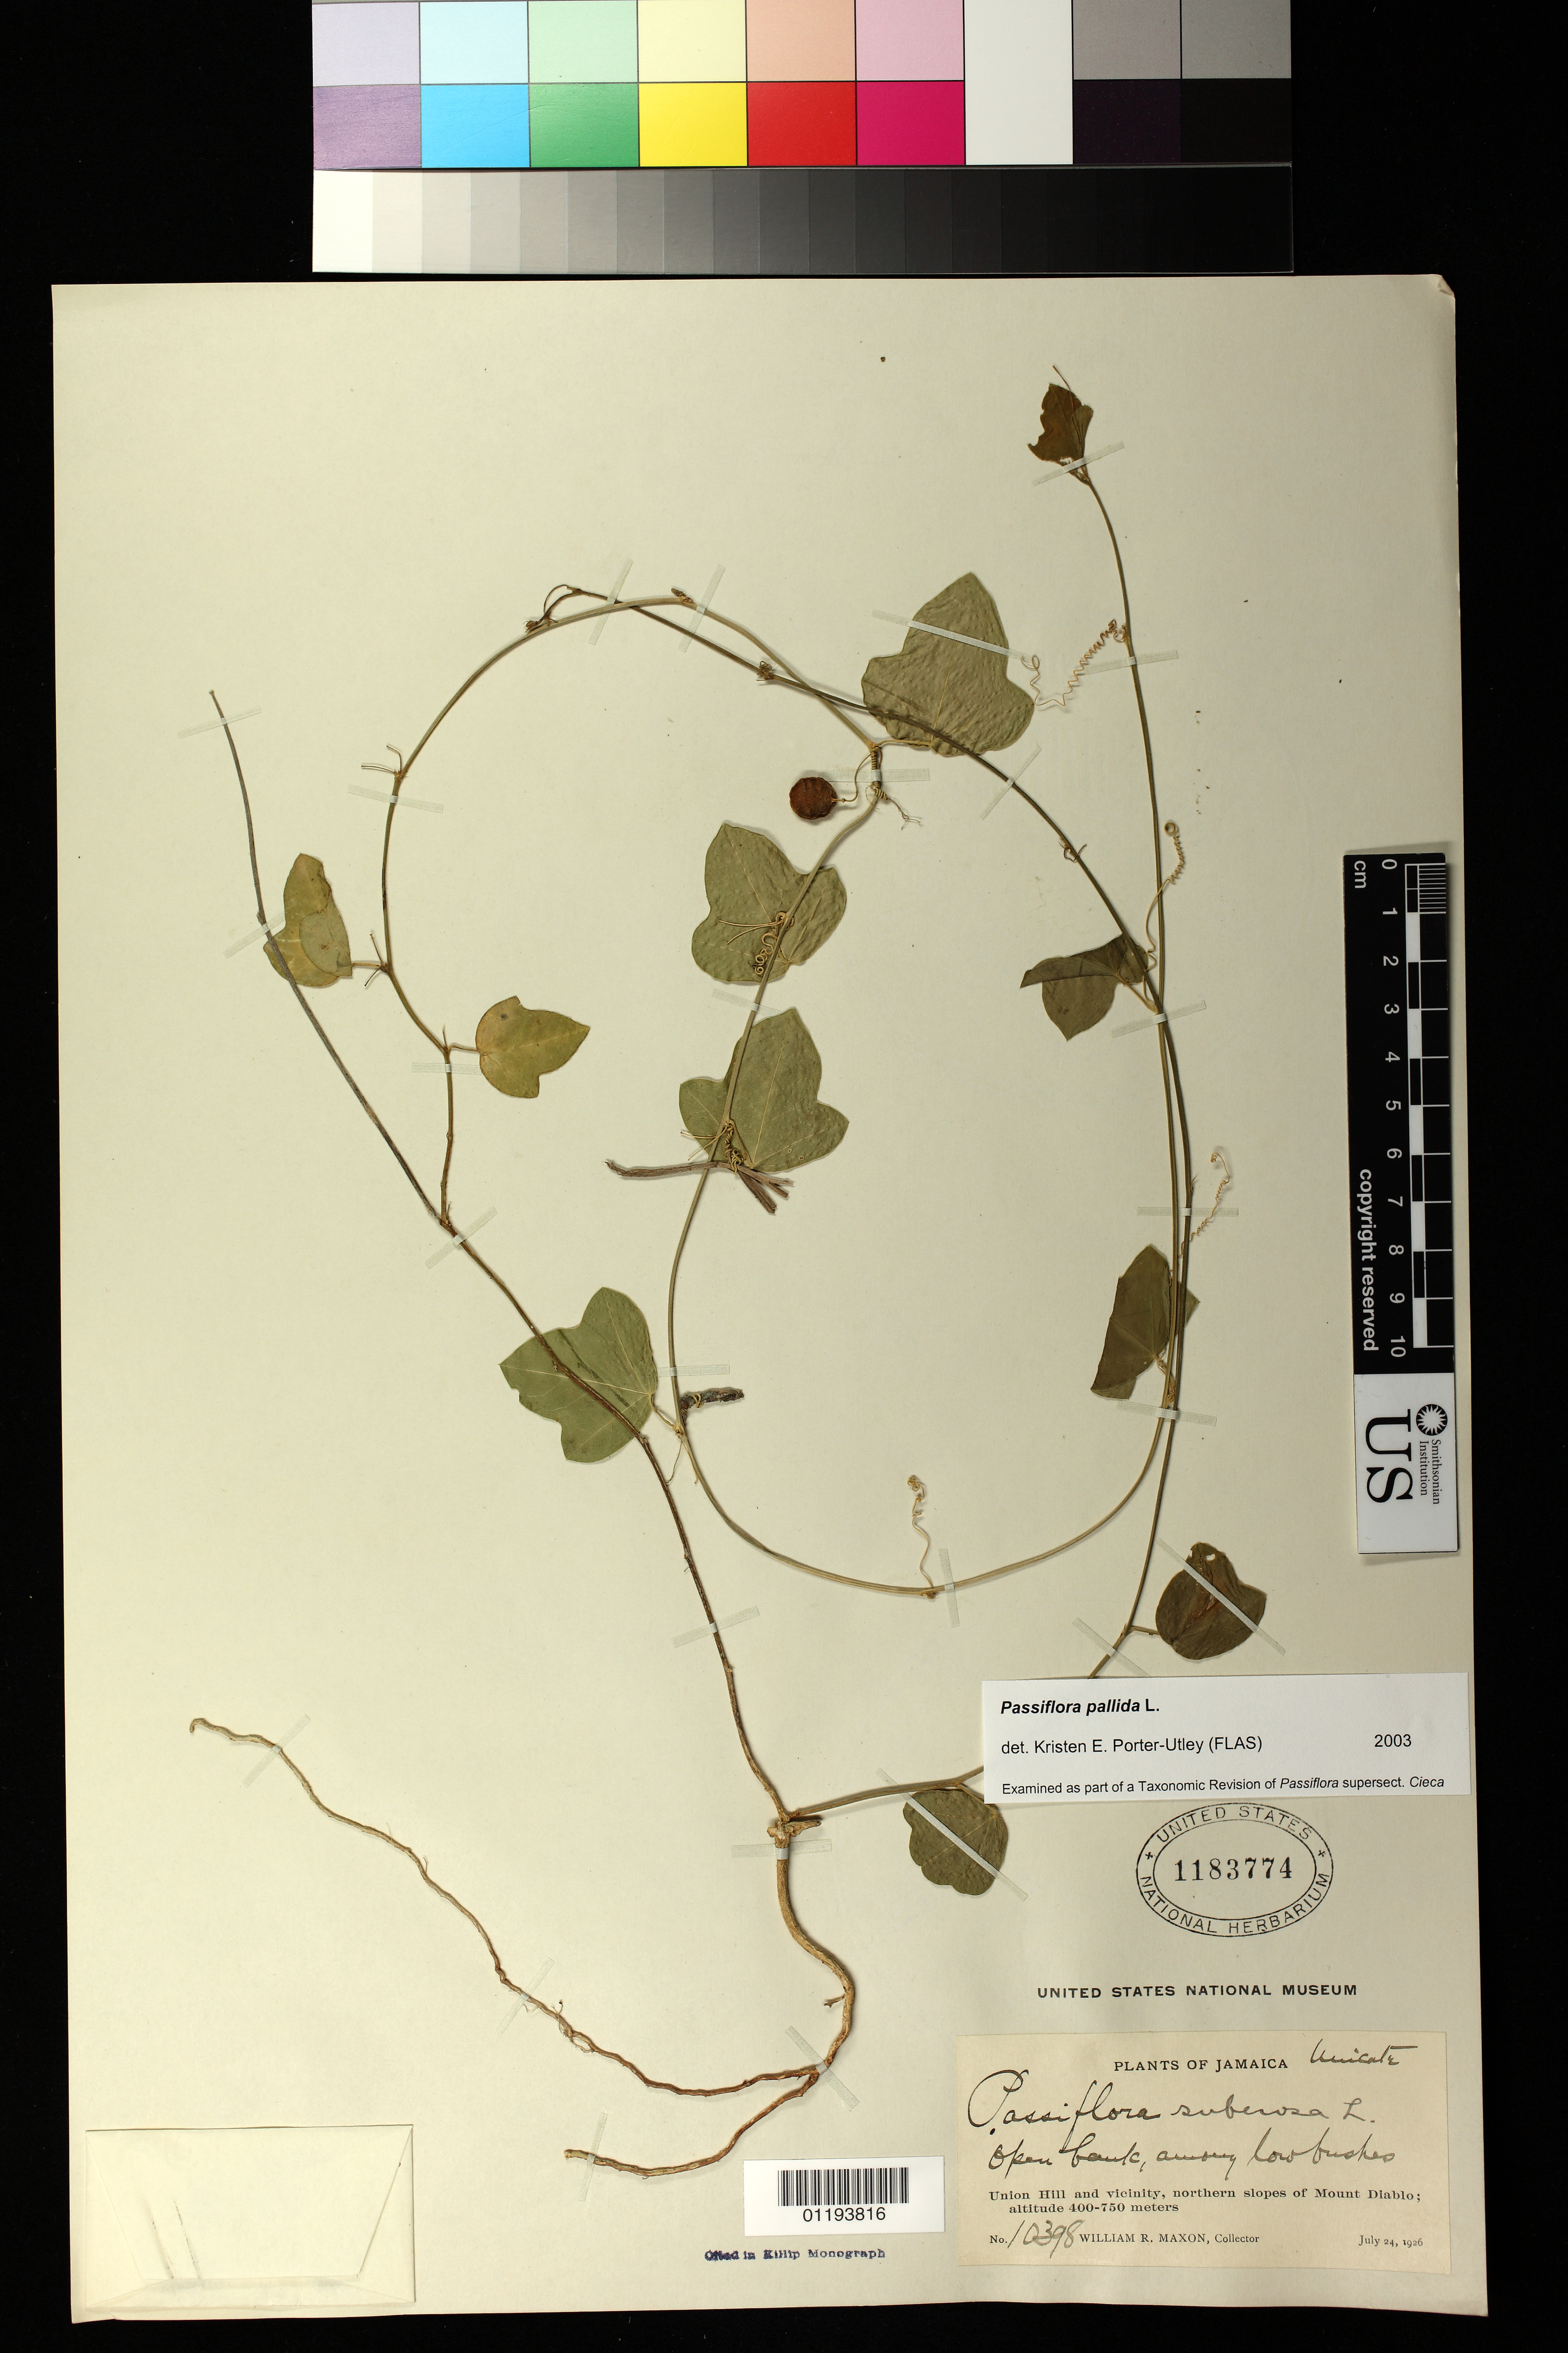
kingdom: Plantae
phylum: Tracheophyta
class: Magnoliopsida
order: Malpighiales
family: Passifloraceae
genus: Passiflora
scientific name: Passiflora pallida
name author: L.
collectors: W. R. Maxon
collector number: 10398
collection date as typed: Jul 24 1926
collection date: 1926-07-24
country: Jamaica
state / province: Saint Ann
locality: Union Hill and vicinity, northern slopes of Mount Diablo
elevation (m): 400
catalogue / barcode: US 1183774